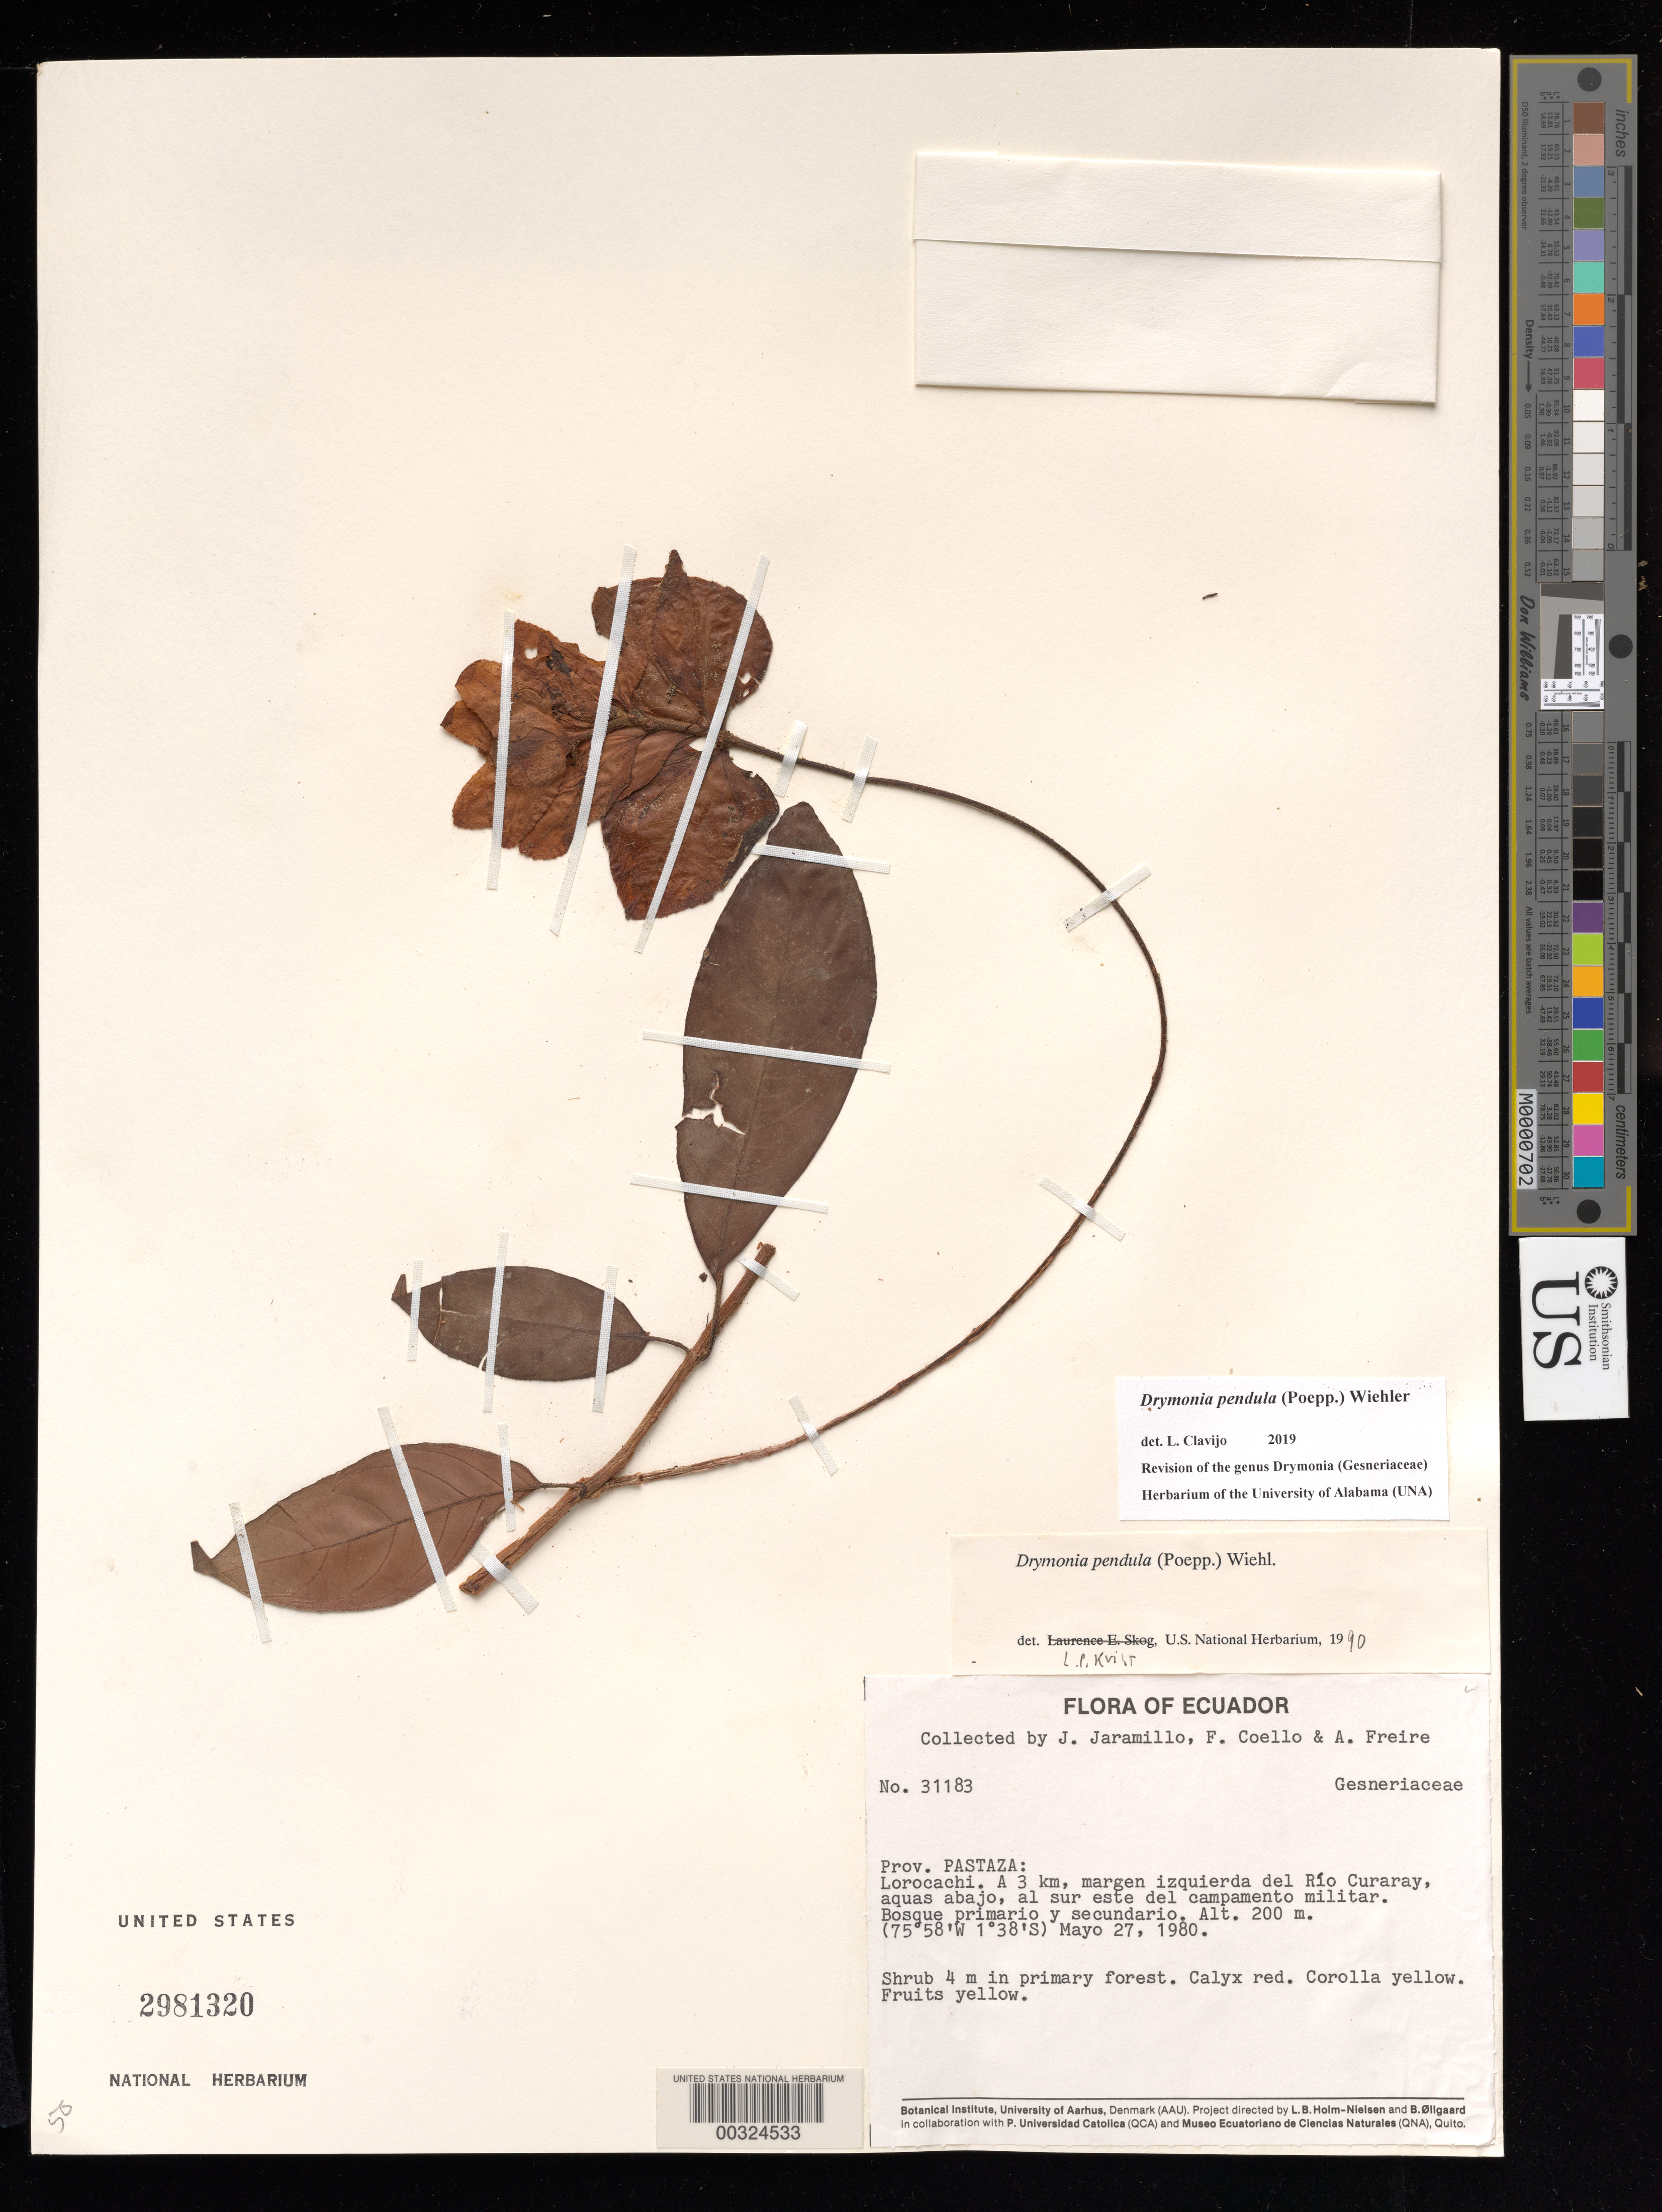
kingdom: Plantae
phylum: Tracheophyta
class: Magnoliopsida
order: Lamiales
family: Gesneriaceae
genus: Drymonia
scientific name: Drymonia pendula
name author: (Poepp.) Wiehler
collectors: J. L. Jaramillo, F. Coello & A. Freire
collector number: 31183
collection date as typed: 27 May 1980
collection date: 1980-05-27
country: Ecuador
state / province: Pastaza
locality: Lorocachi, 3 km, left bank of Rio Curaray, downstream, SE of the military camp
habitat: Primary and secondary forest; in primary forest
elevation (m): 200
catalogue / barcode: US 2981320